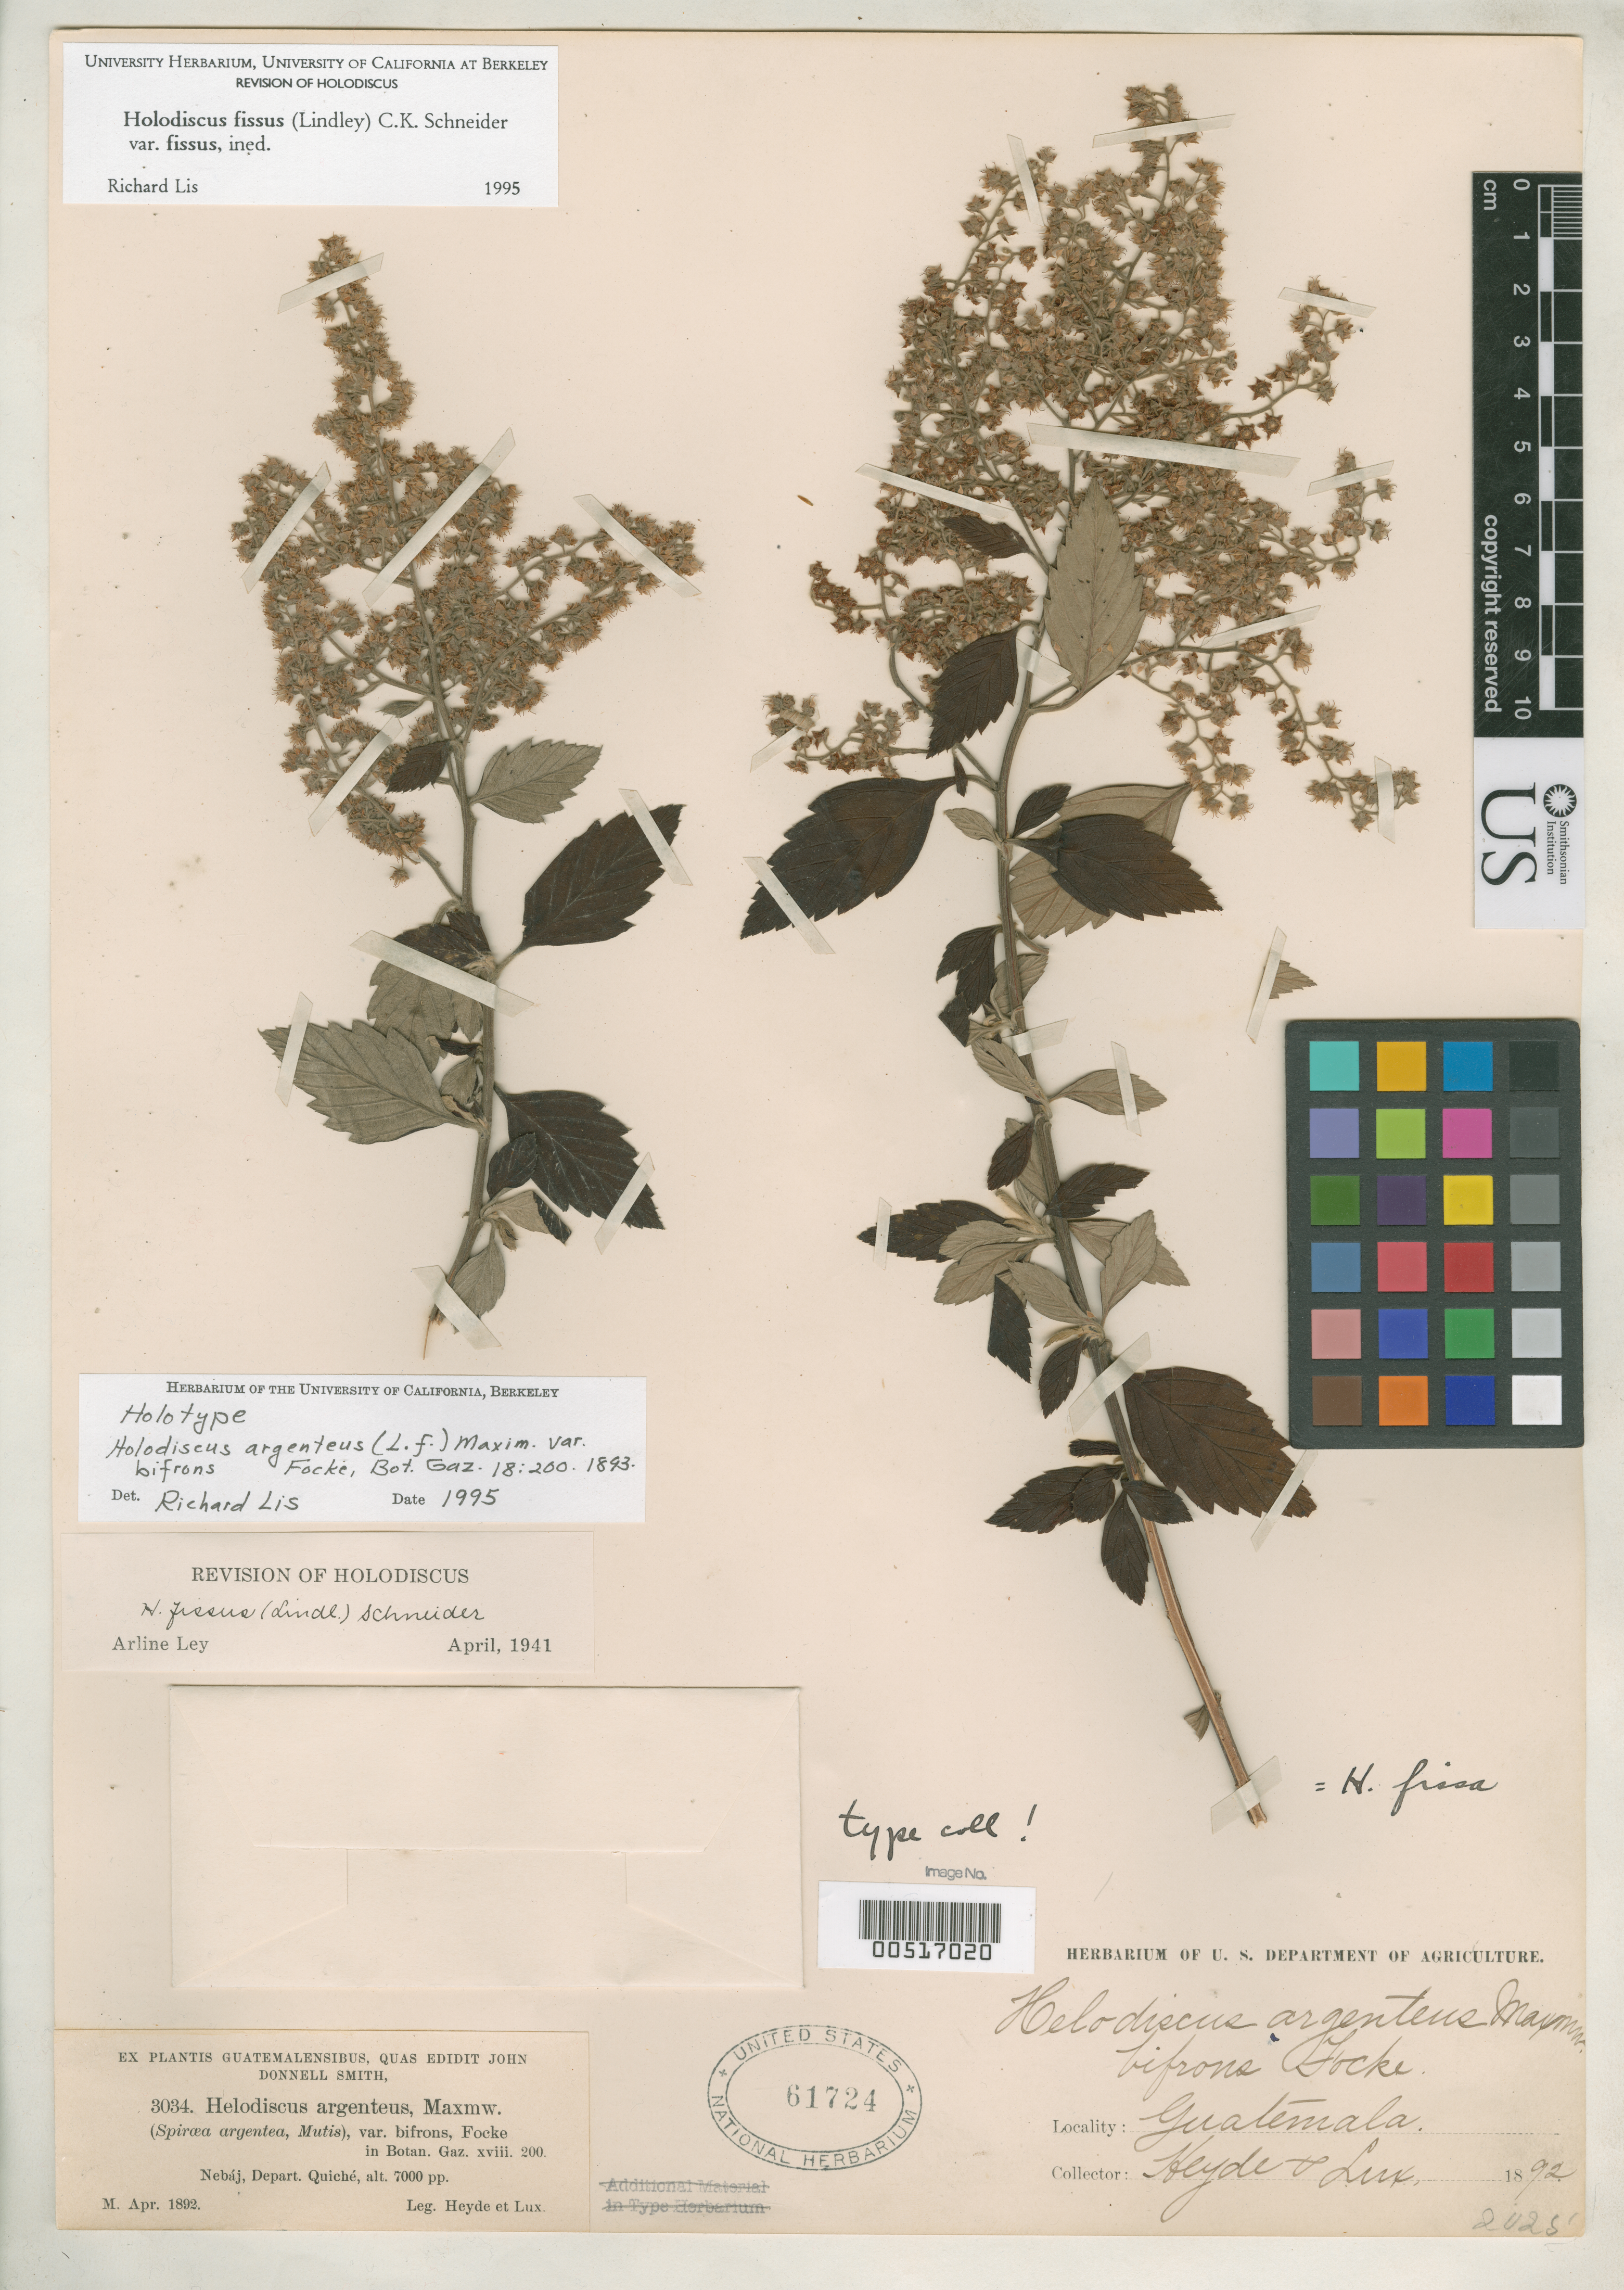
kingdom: Plantae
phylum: Tracheophyta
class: Magnoliopsida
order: Rosales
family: Rosaceae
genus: Holodiscus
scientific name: Holodiscus argenteus var. bifrons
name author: Focke in Donn. Sm.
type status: Type Collection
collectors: E. T. Heyde & E. Lux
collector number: J.D.S. 3034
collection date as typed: Apr 1892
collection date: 1892-04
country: Guatemala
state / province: El Quiché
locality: Nebaj.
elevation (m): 2134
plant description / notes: Annotated by Richard Lis (1995) as holotype; surely incorrect as name was validated by Focke (and USNH 1394403, ex John Donnell Smith herbarium, would be better candidate for holotype).; Validating author Focke in Donn. Sm. (not ex Donn. Sm.); introduction (p. 197) states "This paper includes descriptions contributed by various botanists, who are kindly assisting in the elaboration of the plants of the series."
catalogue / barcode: US 61724